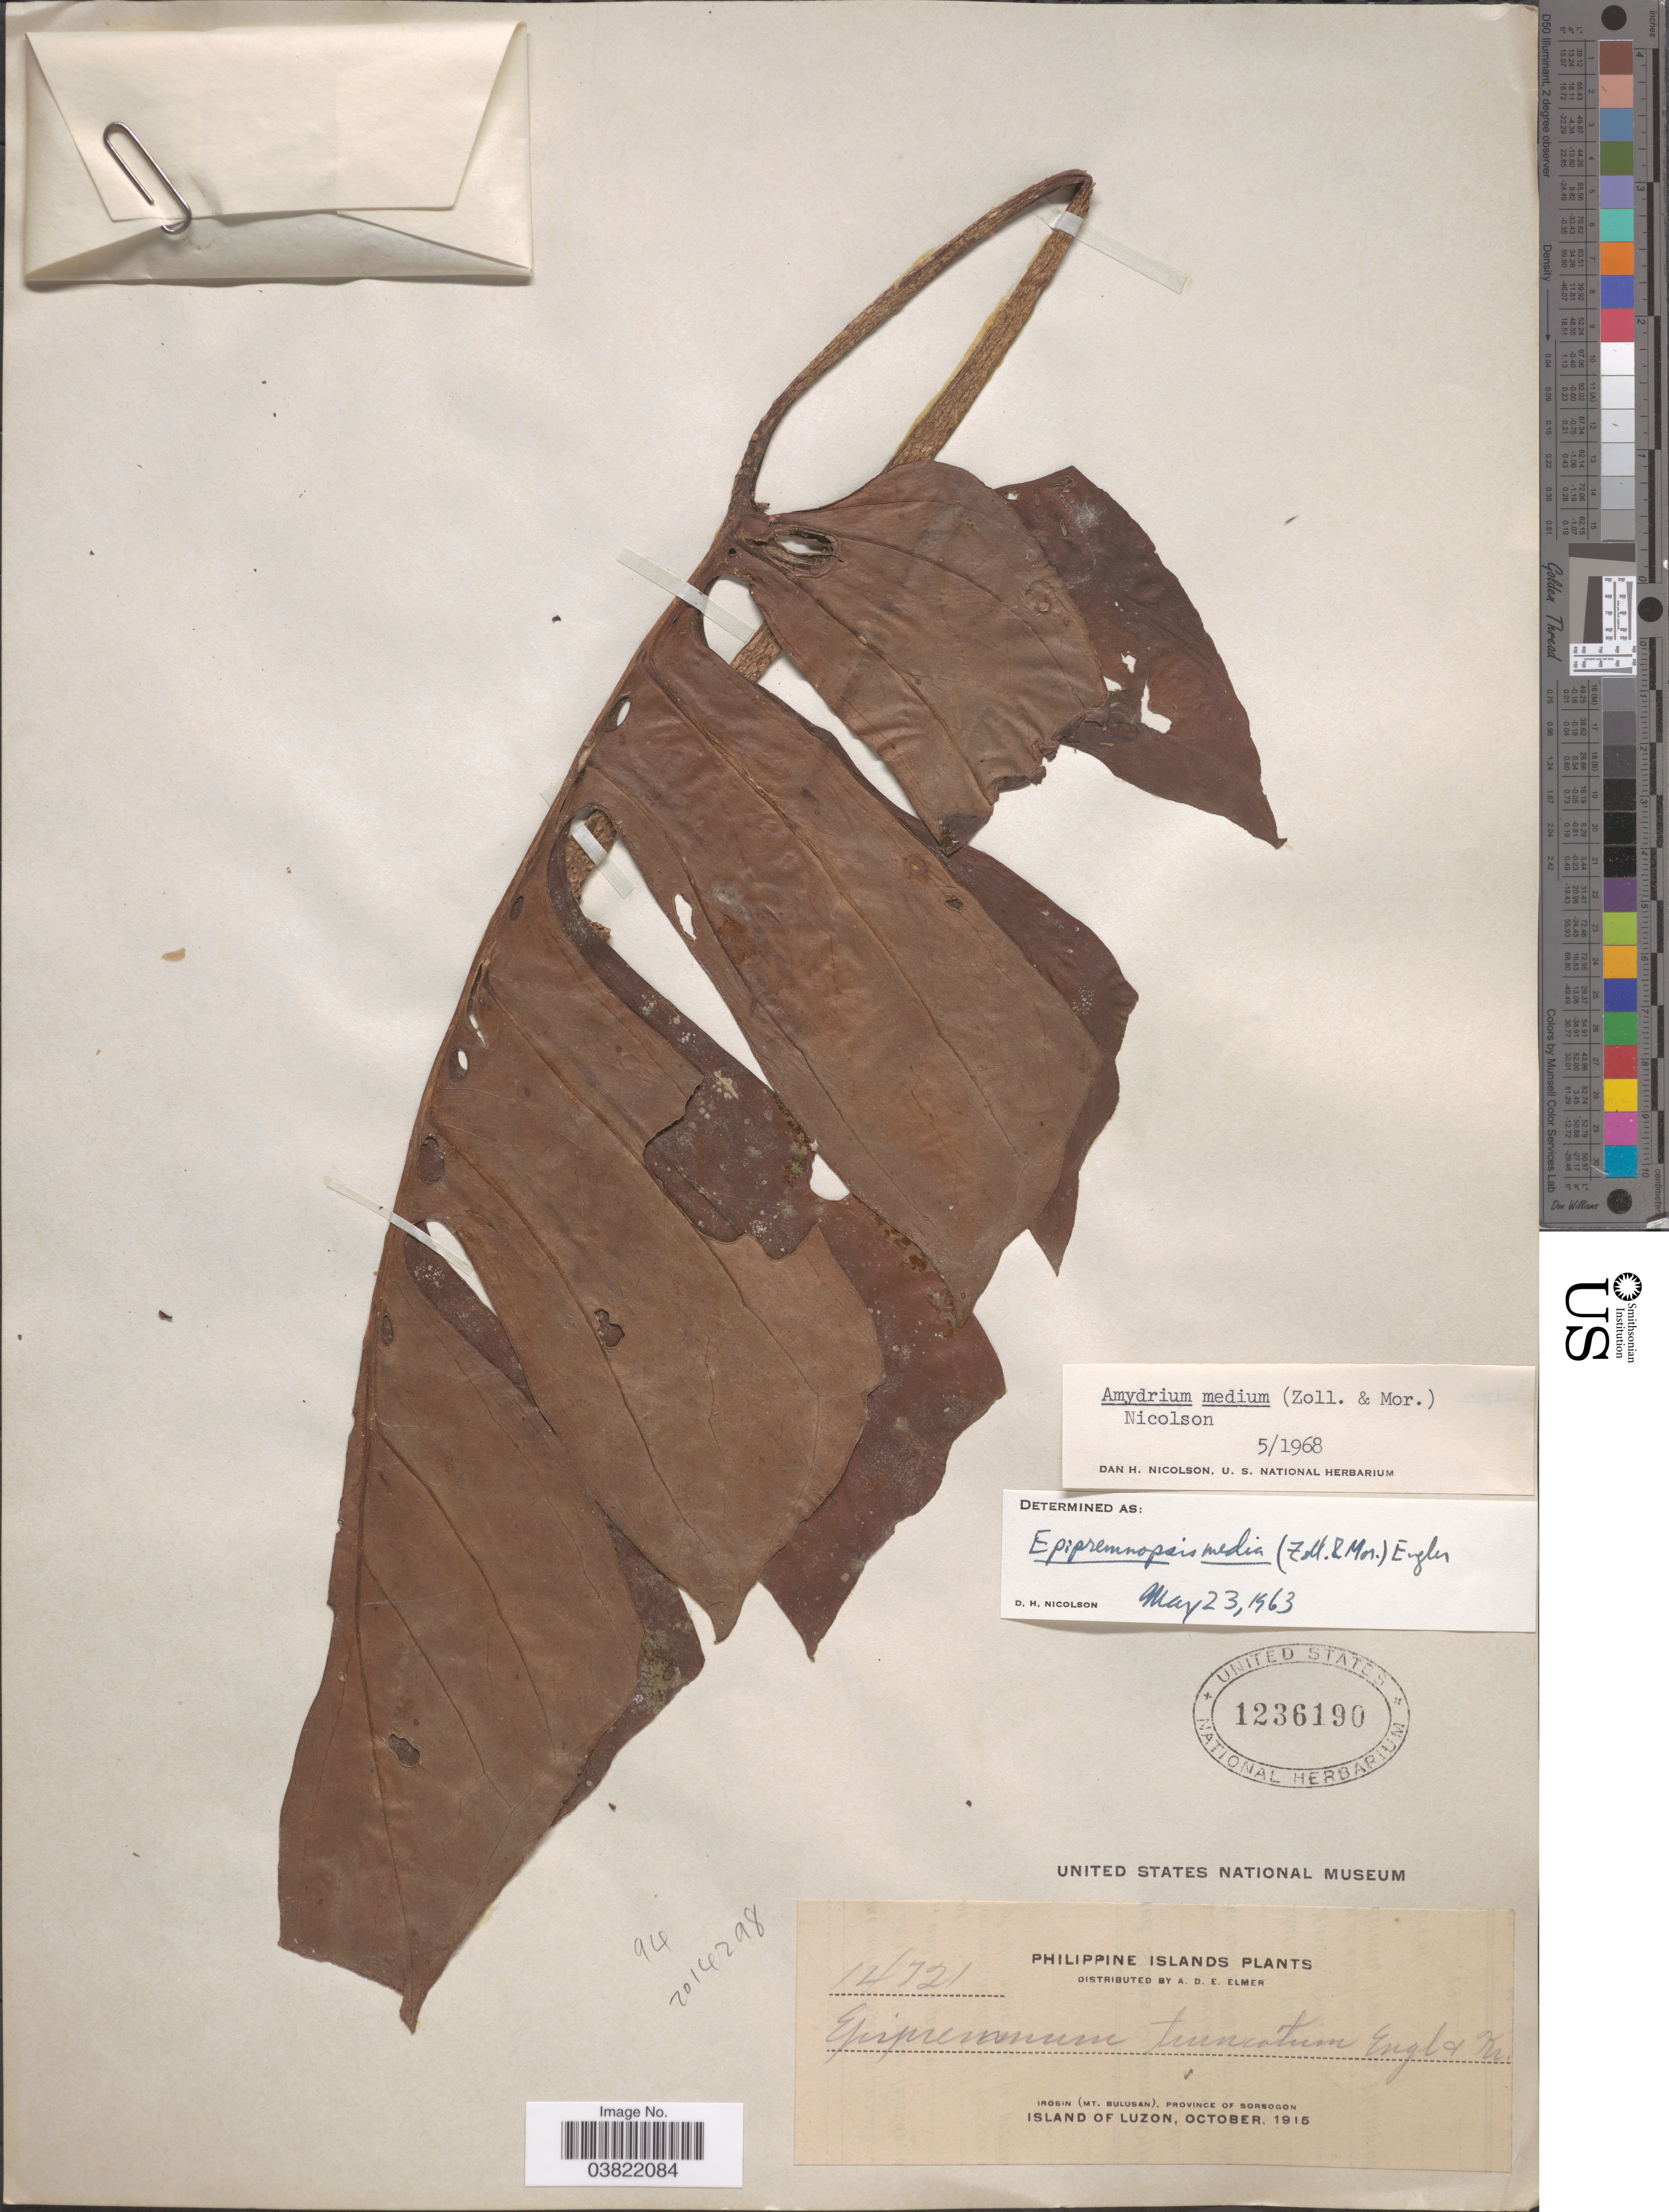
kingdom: Plantae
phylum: Tracheophyta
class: Liliopsida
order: Alismatales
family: Araceae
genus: Amydrium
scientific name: Amydrium medium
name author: (Zoll. & Moritzi) Nicolson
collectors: A. D. E. Elmer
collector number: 14721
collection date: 1915-10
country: Philippines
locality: Philippine Islands. Irosin (Mt. Bulusan), Province of Sorsogon, Island of Luzon.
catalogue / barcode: US 1236190